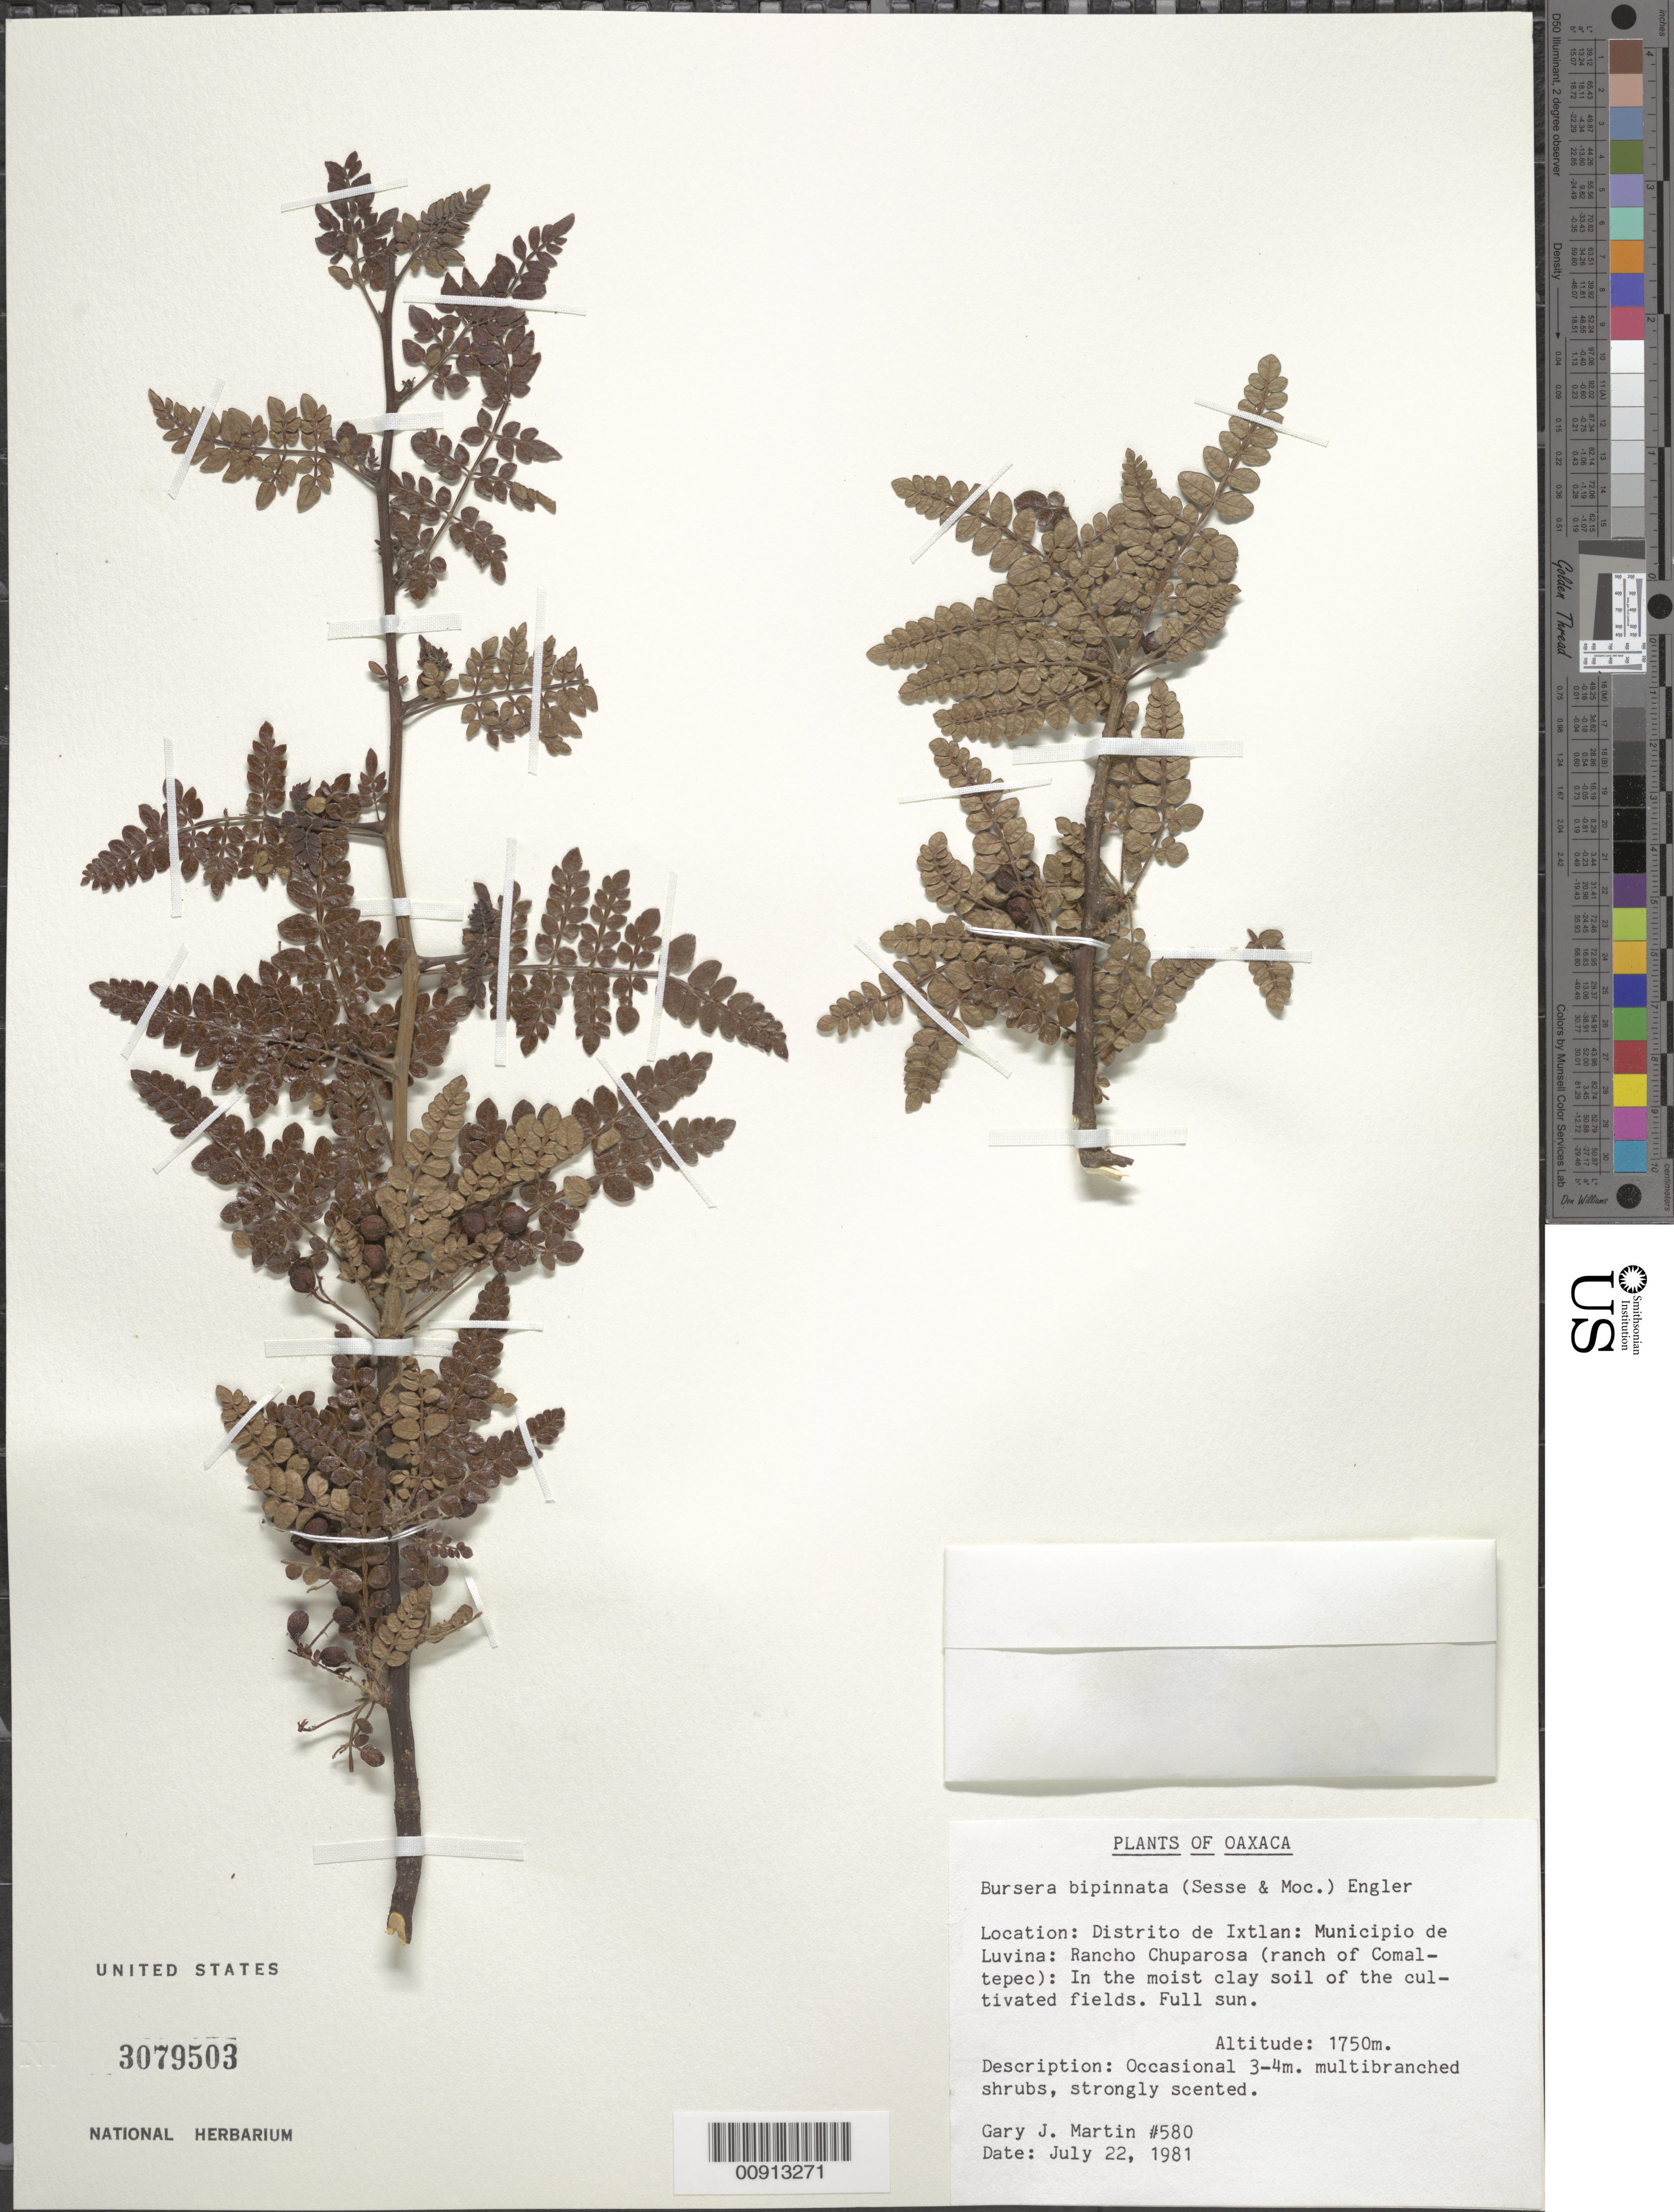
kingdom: Plantae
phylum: Tracheophyta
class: Magnoliopsida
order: Sapindales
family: Burseraceae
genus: Bursera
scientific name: Bursera bipinnata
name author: Engl.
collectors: G. J. Martin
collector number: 580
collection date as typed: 22 Jul 1981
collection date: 1981-07-22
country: Mexico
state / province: Oaxaca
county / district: Ixtlán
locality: Oaxaca: Distrito de Ixtlán: Municipio de Luvina: Rancho Chuparosa (ranch of Comaltepec).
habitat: In the moist clay soil of the cultivated fields. Full sun.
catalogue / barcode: US 3079503